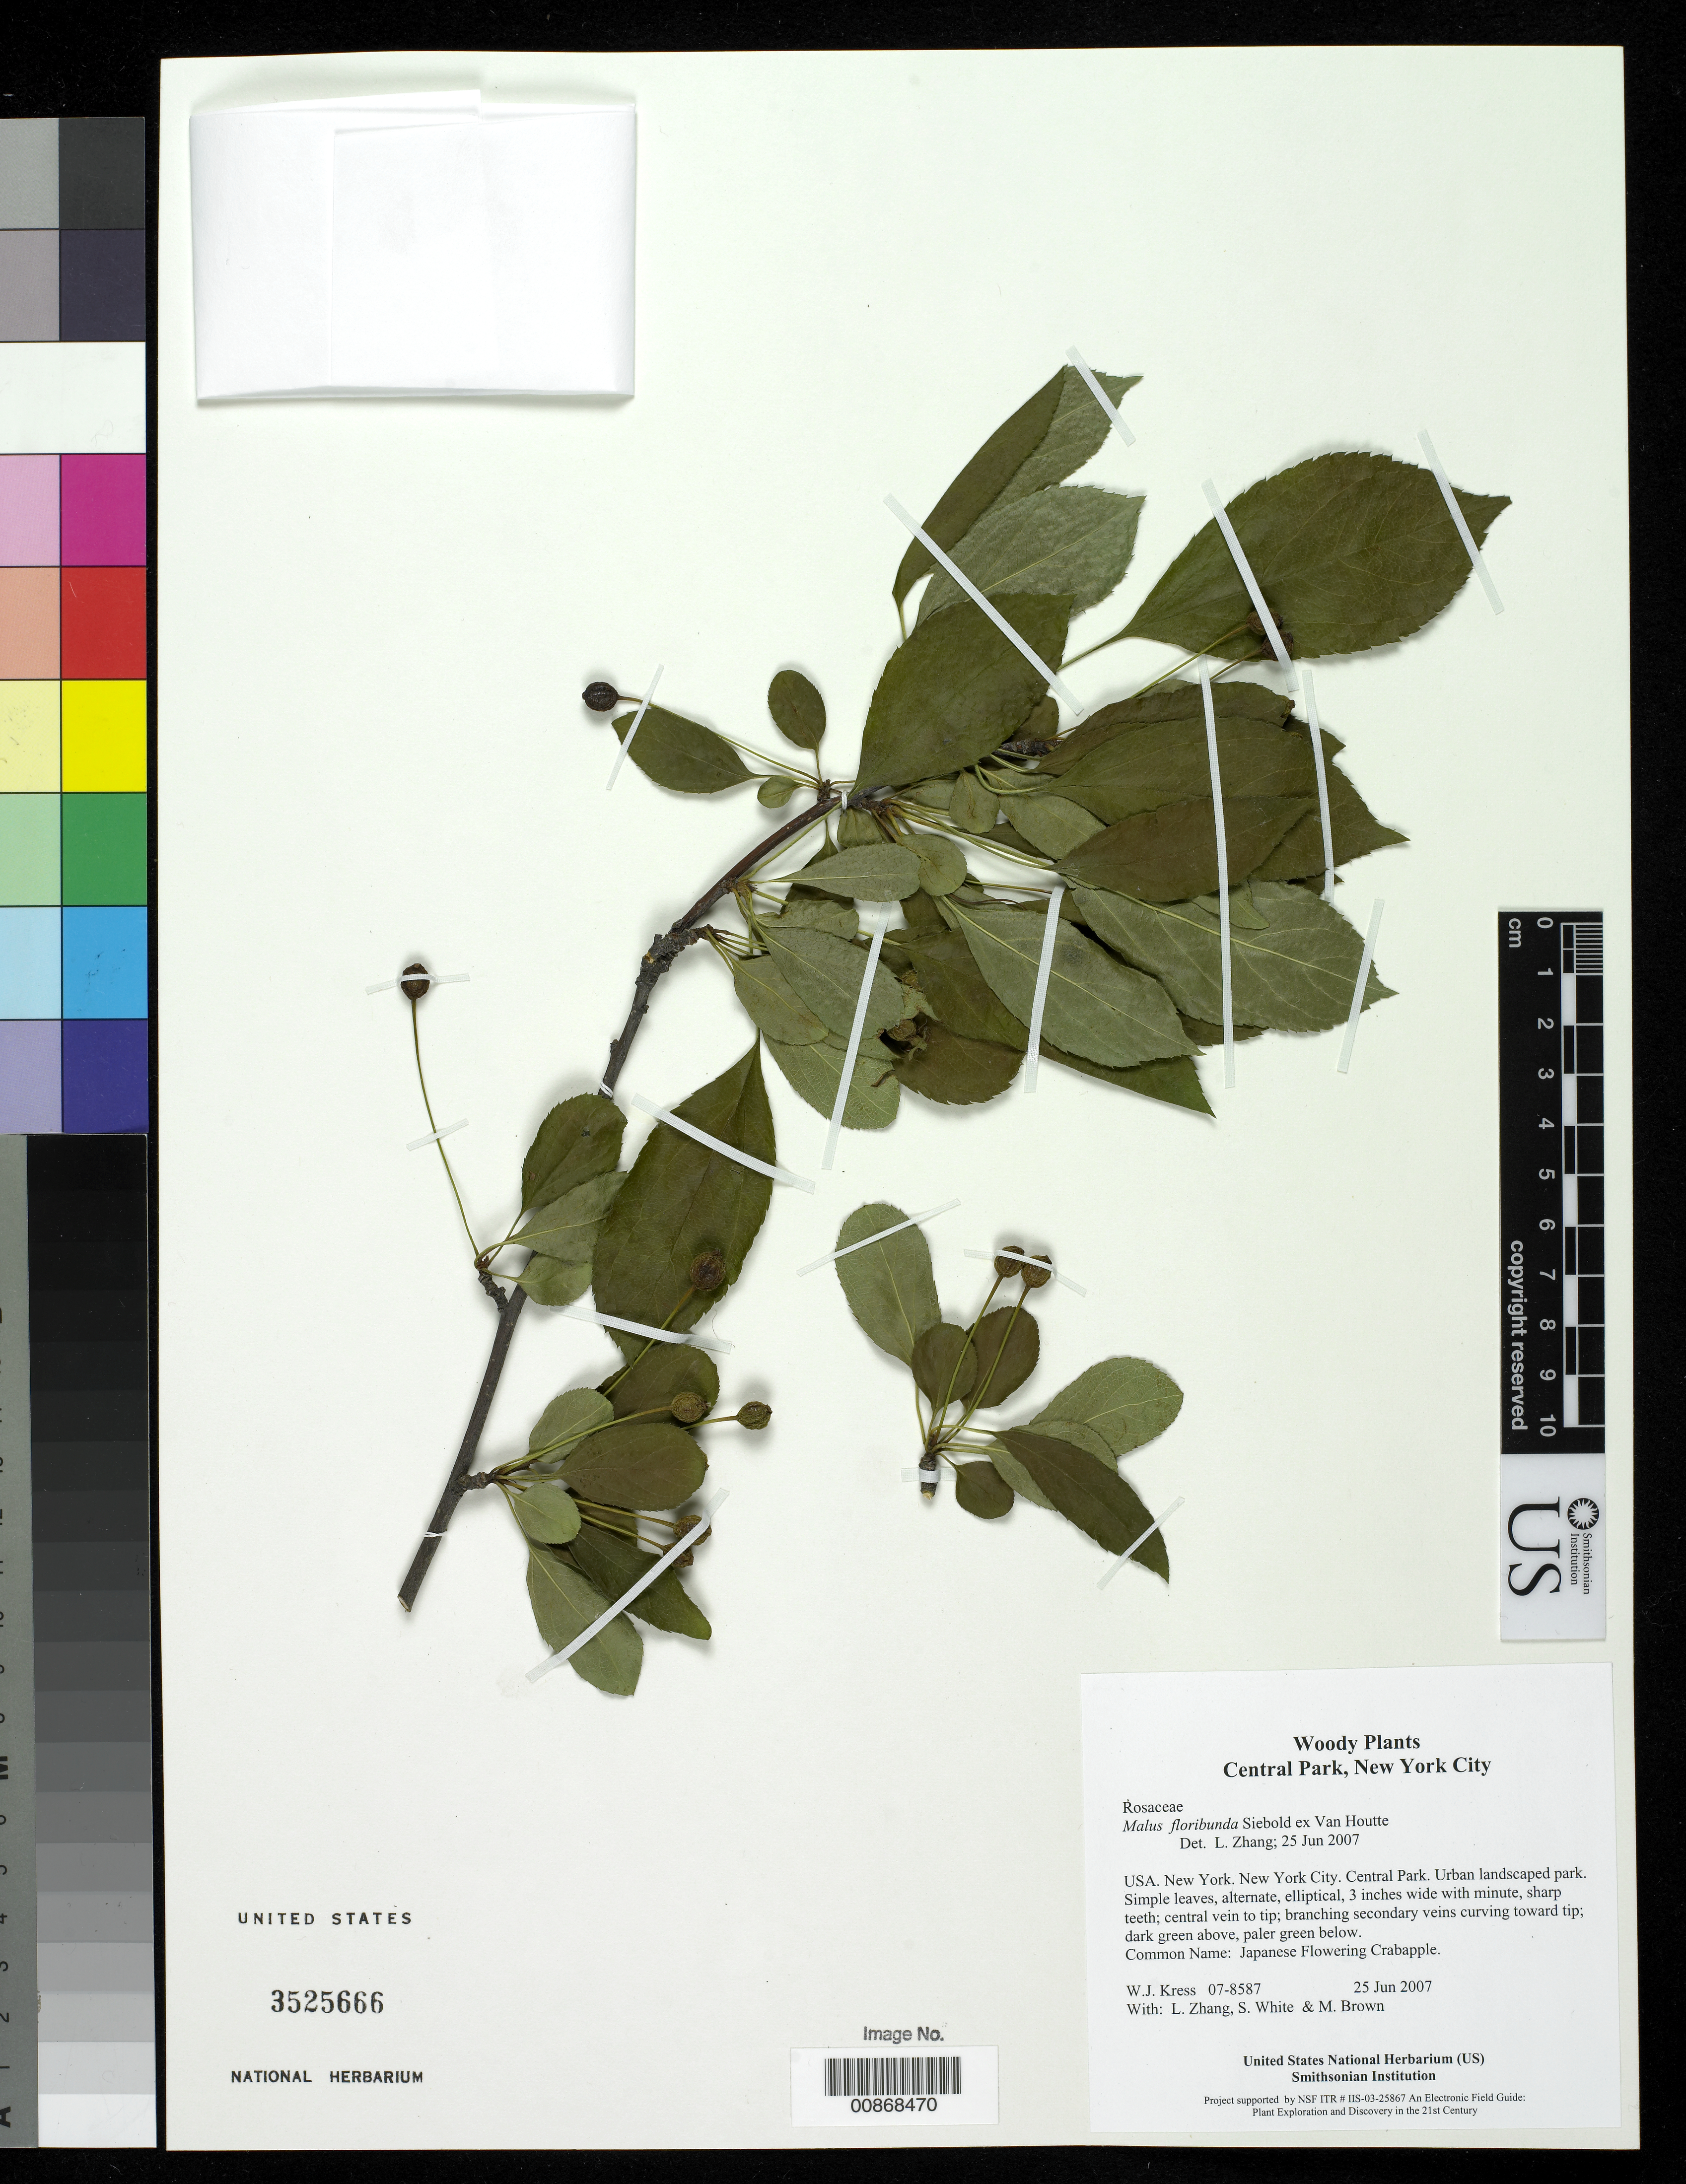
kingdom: Plantae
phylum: Tracheophyta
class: Magnoliopsida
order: Rosales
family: Rosaceae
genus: Malus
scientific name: Malus floribunda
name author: Siebold ex Van Houtte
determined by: Zhang, L. B.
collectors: W. J. Kress, L. B. Zhang, S. White & M. Brown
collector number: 07-8587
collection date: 2007-06-25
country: United States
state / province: New York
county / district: New York City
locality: Central Park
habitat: Urban landscaped park.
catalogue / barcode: US 3525666